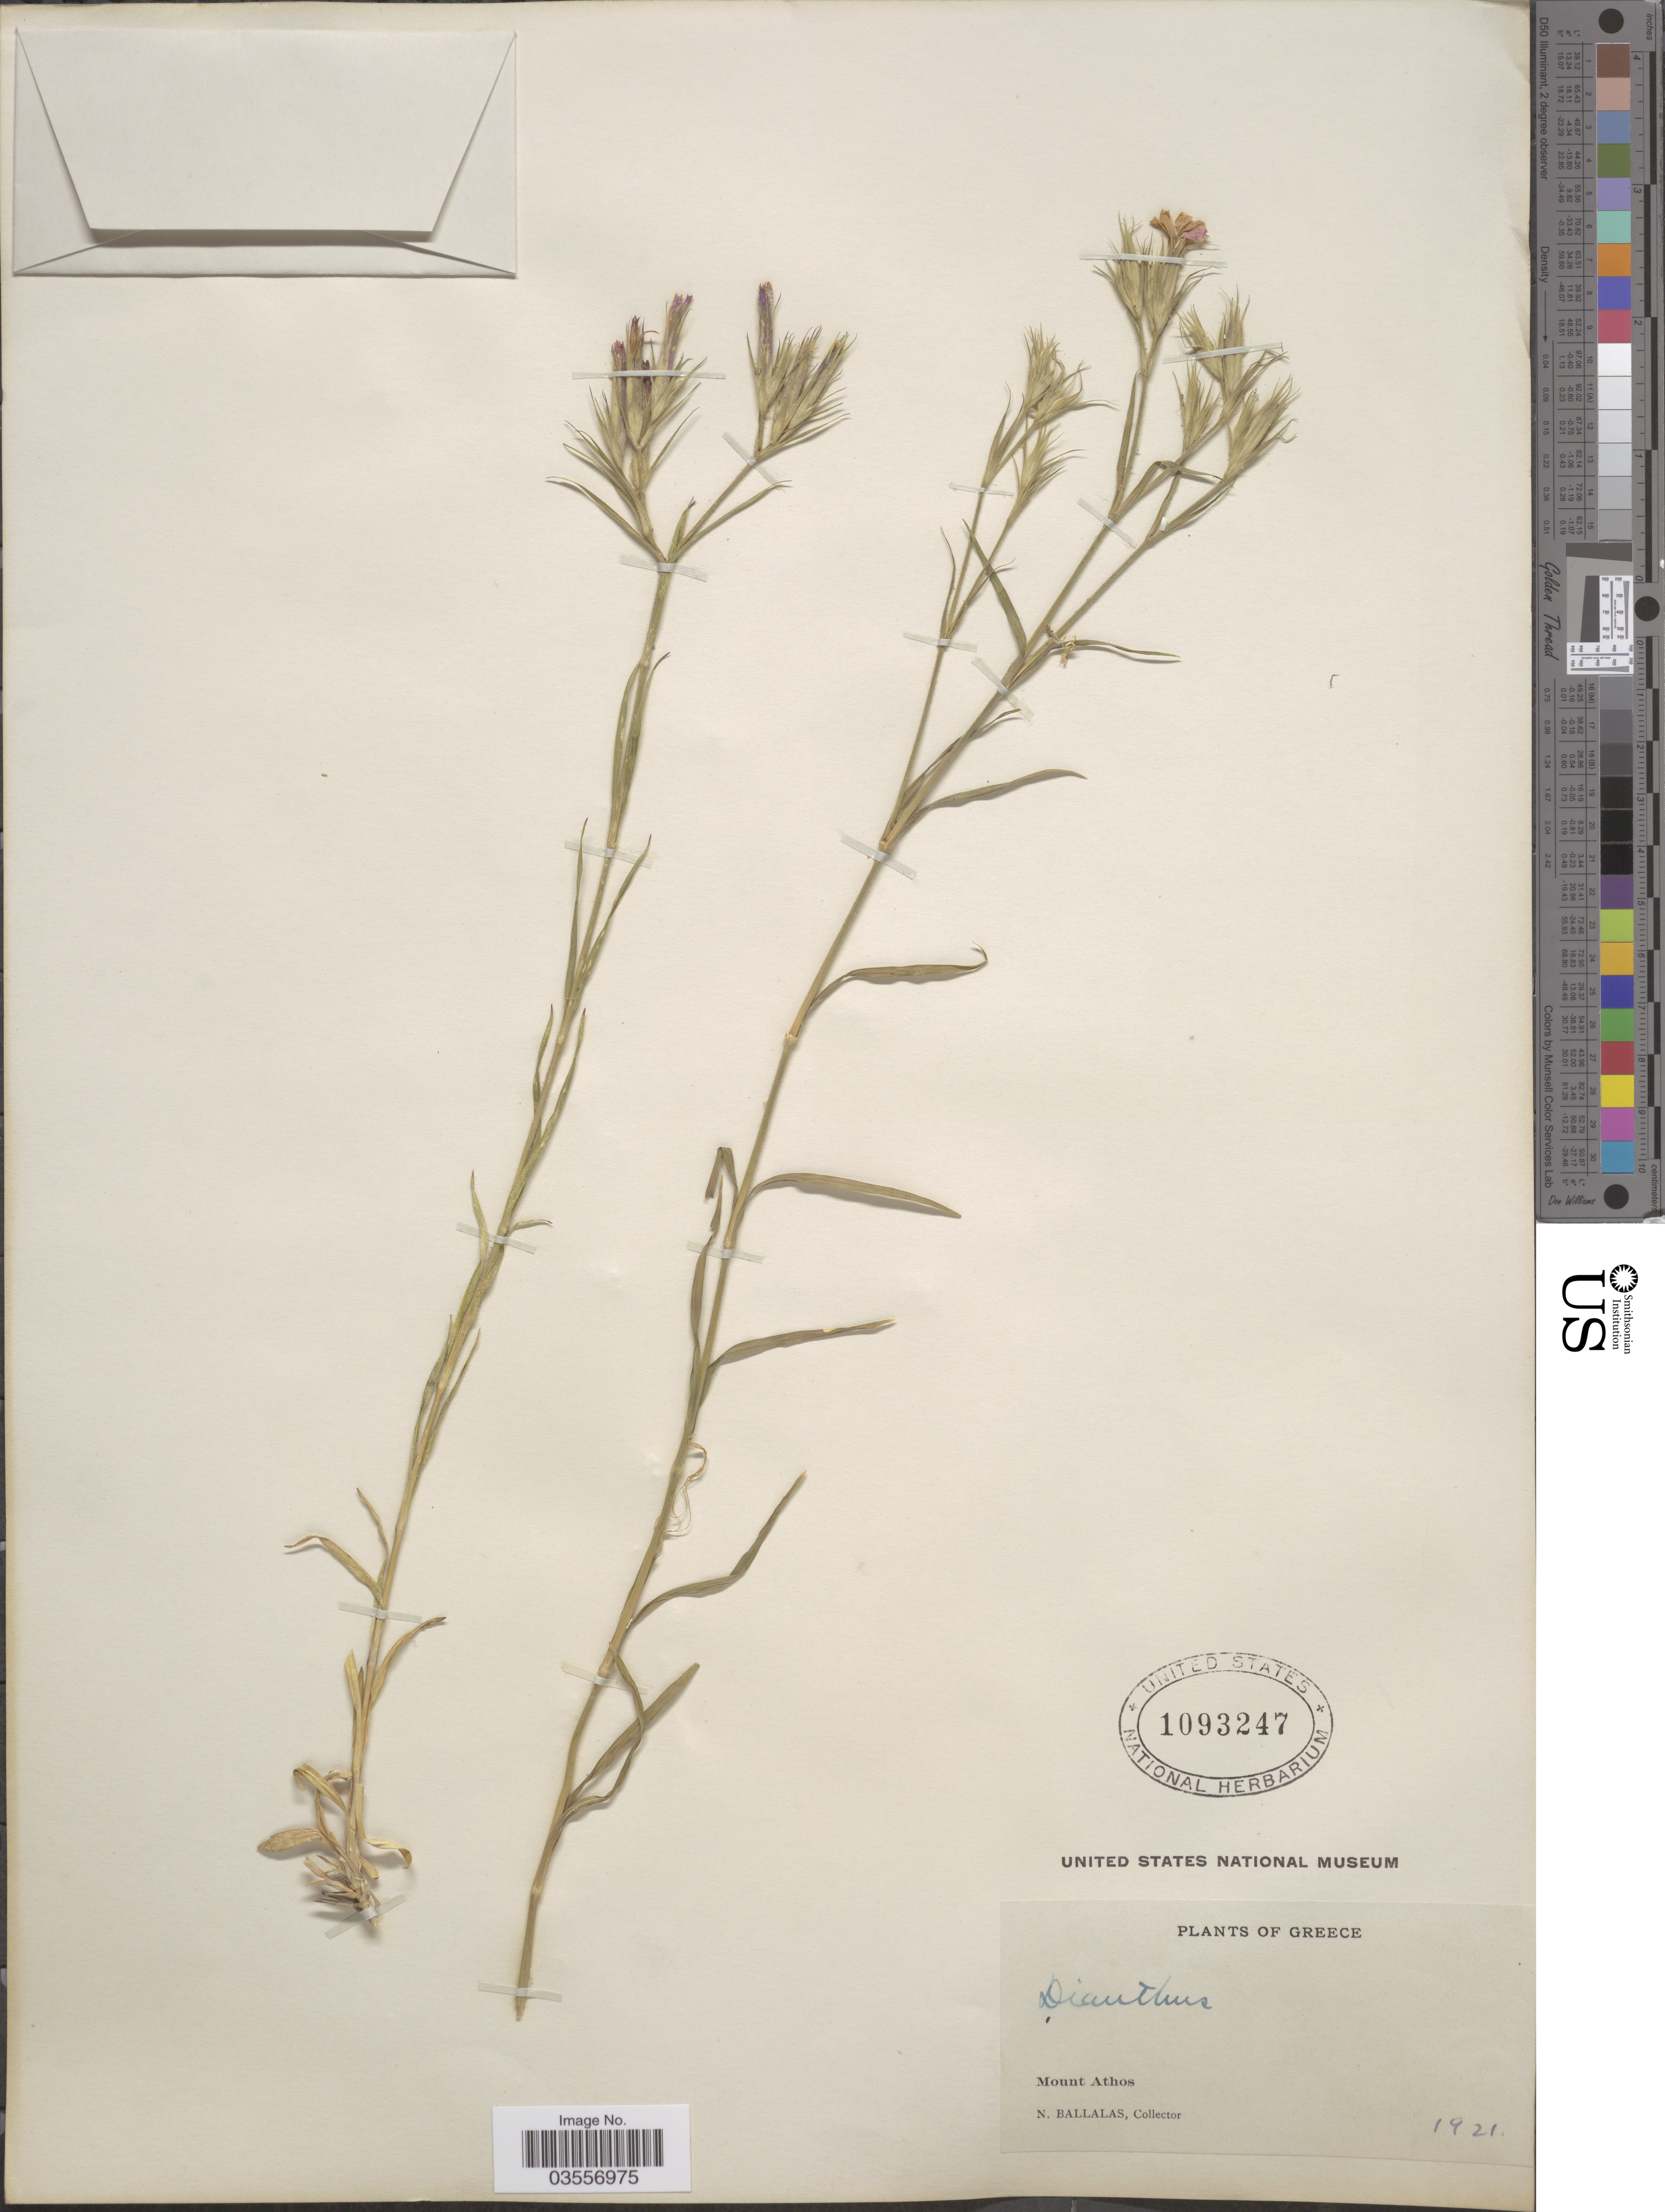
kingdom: Plantae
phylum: Tracheophyta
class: Magnoliopsida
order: Caryophyllales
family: Caryophyllaceae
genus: Dianthus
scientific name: Dianthus sp.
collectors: N. Ballalas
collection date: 1921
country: Greece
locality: Mount Athos.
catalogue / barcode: US 1093247